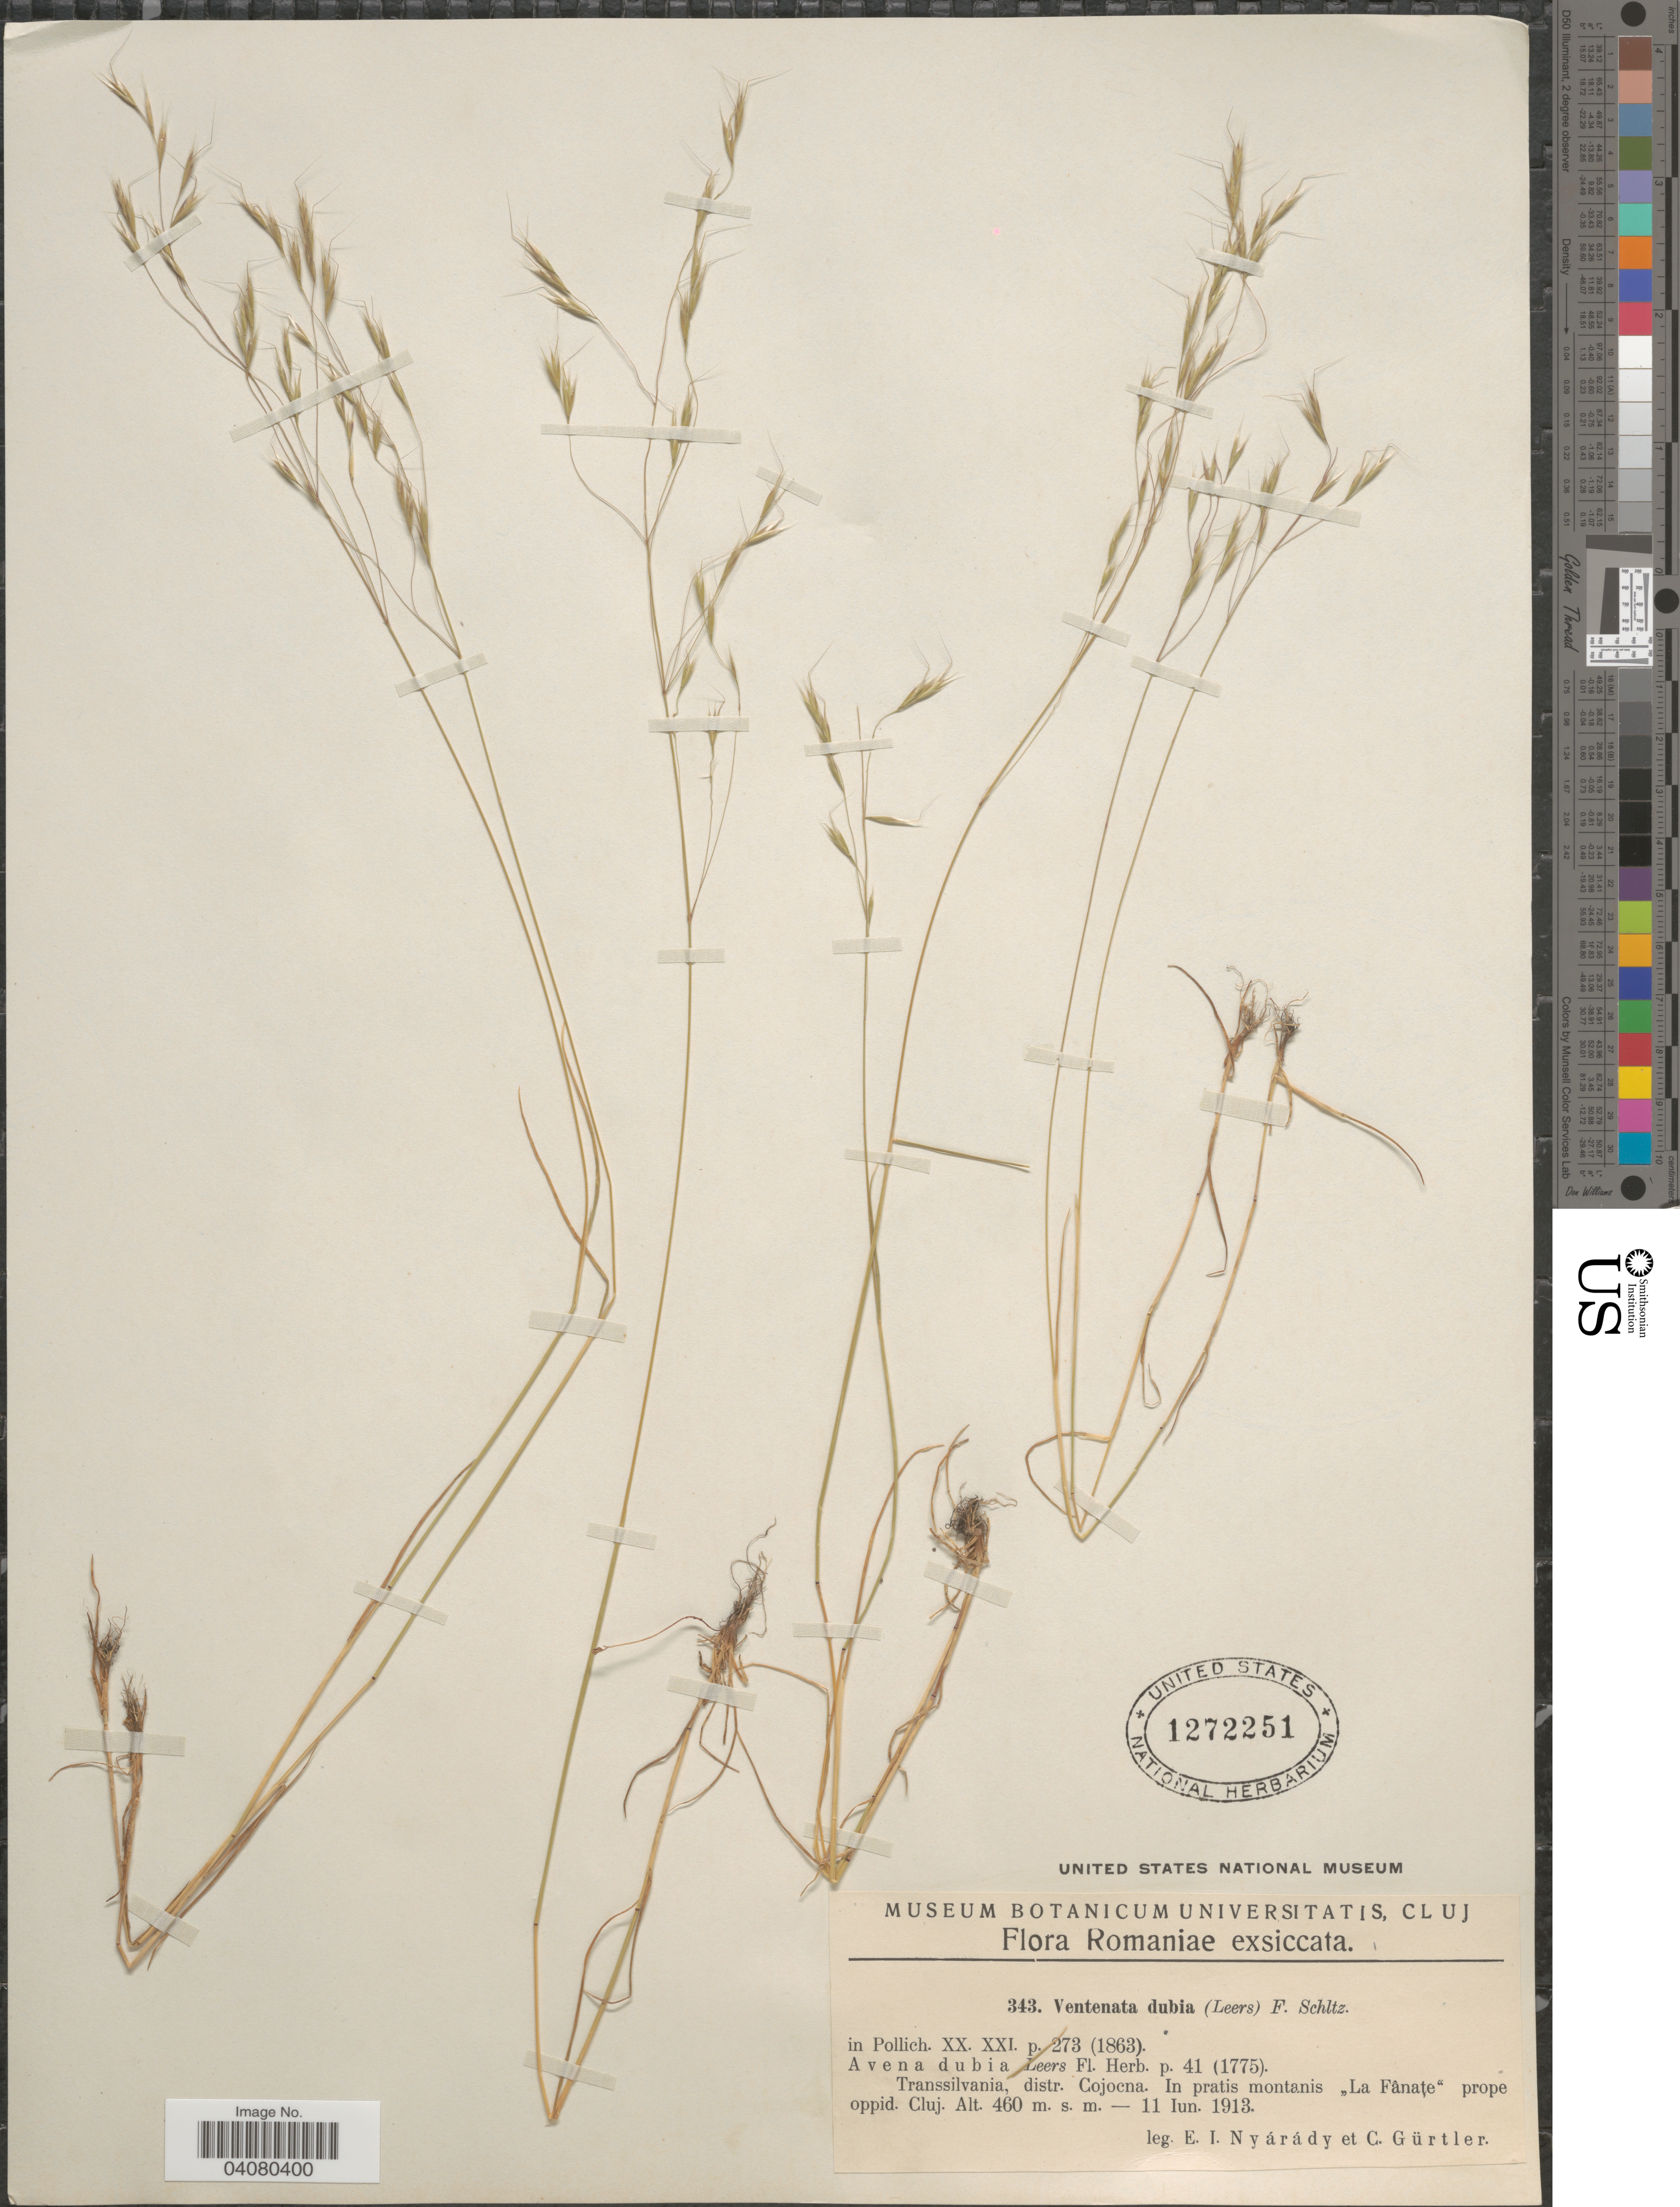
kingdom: Plantae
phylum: Tracheophyta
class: Liliopsida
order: Poales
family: Poaceae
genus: Ventenata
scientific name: Ventenata dubia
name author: (Leers) Coss.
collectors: E. Nyárády & C. Gürtler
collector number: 343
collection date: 1913-06-11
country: Romania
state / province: Cluj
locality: Transsilvania, distr. Cojocna. In pratis montanis "La Fânaţe" prope oppid. Cluj.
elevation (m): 460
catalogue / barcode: US 1272251